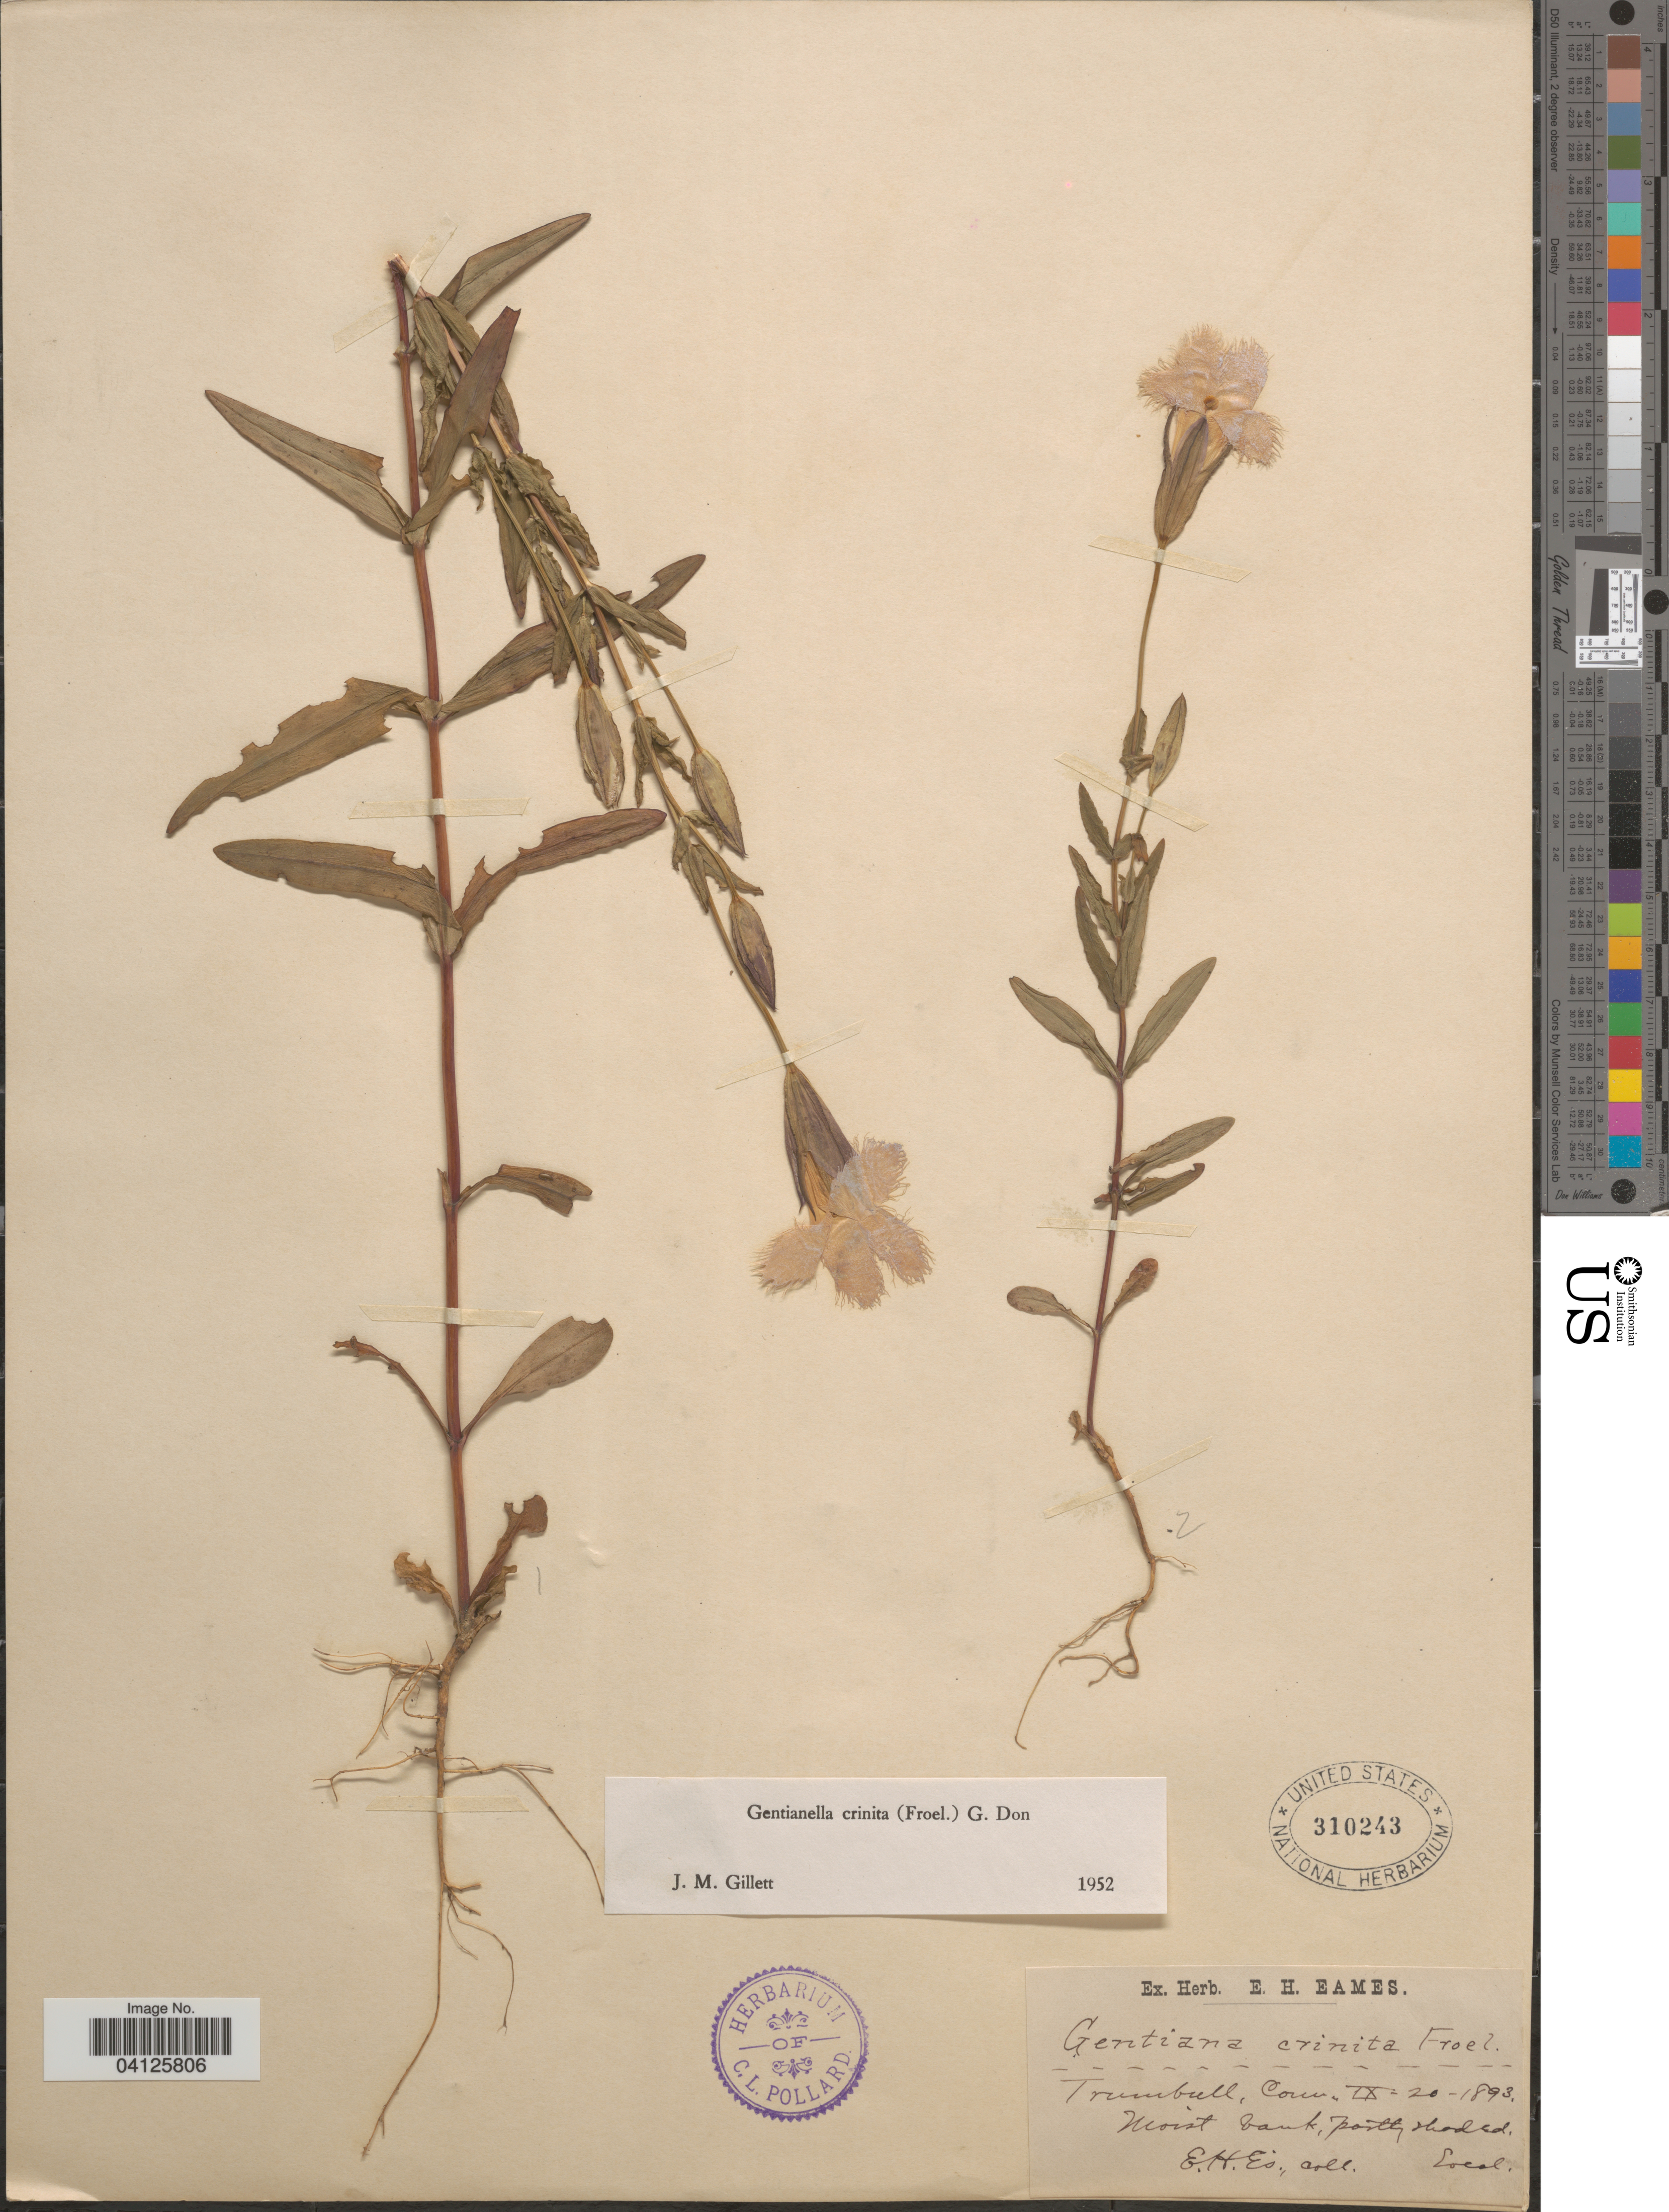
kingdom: Plantae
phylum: Tracheophyta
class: Magnoliopsida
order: Gentianales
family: Gentianaceae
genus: Gentianella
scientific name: Gentianella crinita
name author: (Froel.) G. Don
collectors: E. H. Eames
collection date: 1893-09-20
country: United States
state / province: Connecticut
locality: Trumbull.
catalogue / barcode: US 310243